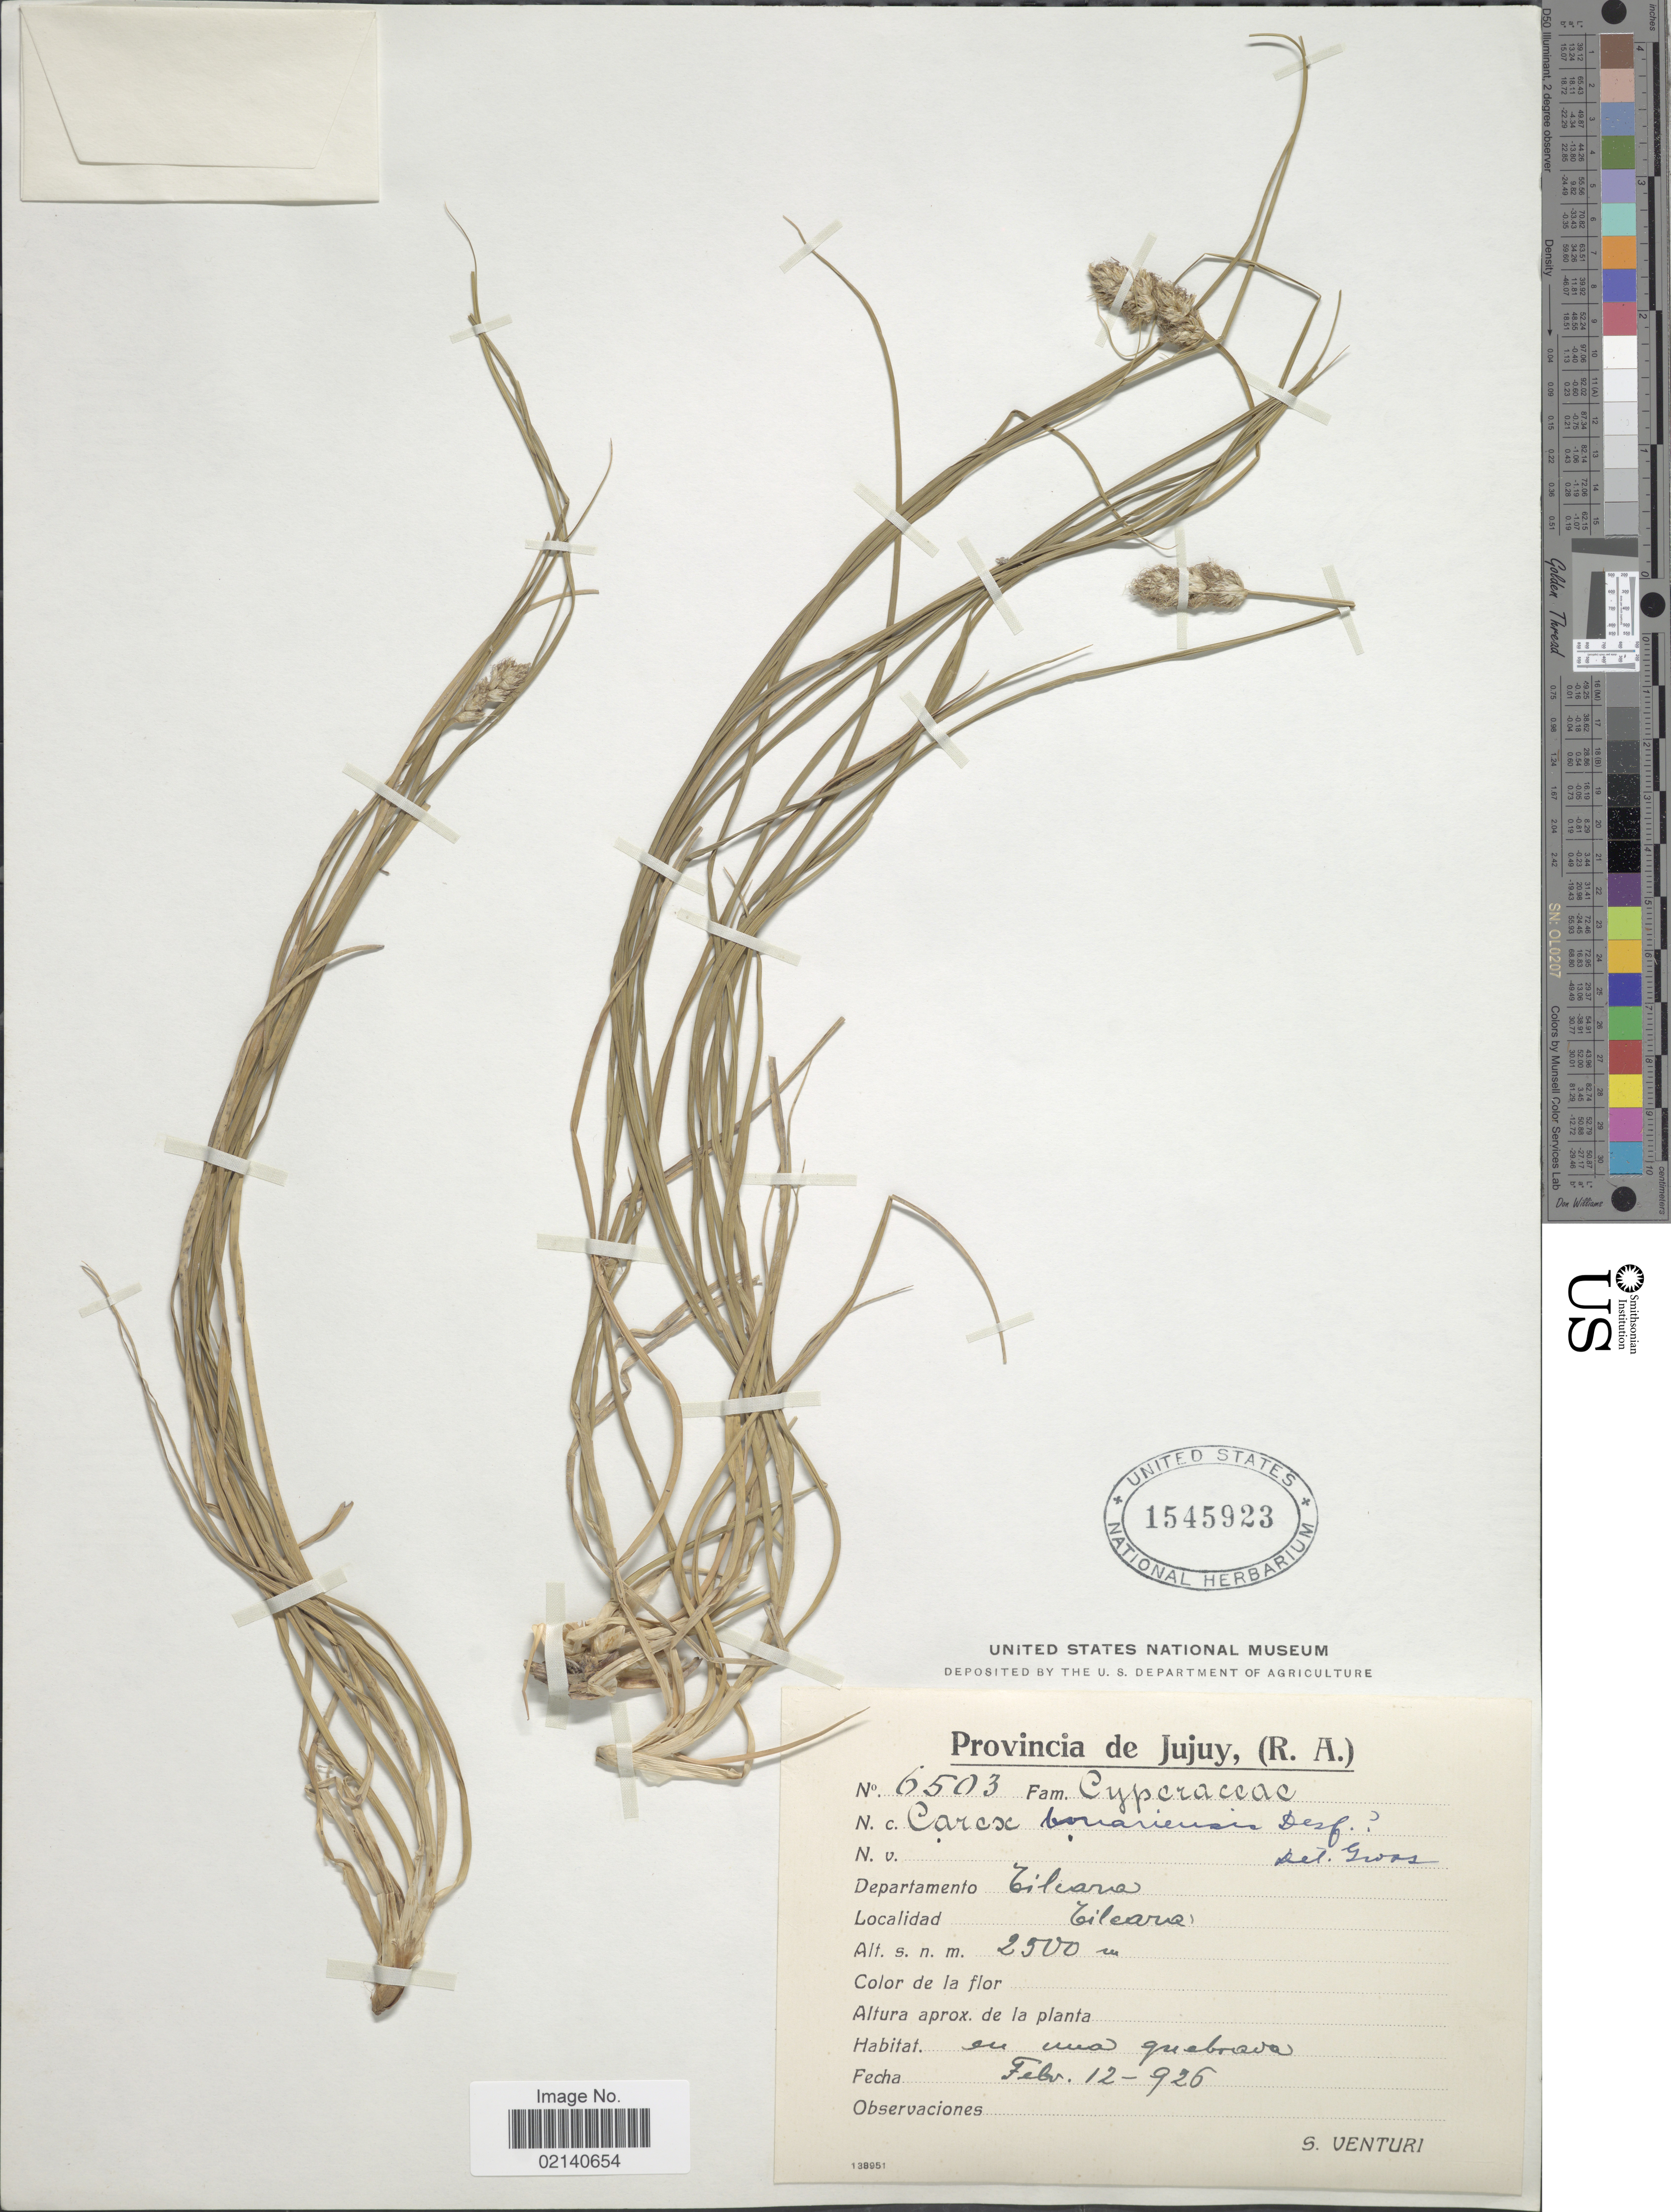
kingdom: Plantae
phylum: Tracheophyta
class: Liliopsida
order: Poales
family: Cyperaceae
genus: Carex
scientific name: Carex ecuadorica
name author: Kük.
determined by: Jimnéz-Mejias, Pedro, (UPOS), Universidad Pablo de Olavide (SPAIN)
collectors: S. Venturi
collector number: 6503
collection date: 1926-02-12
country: Argentina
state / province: Jujuy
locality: Departamneto Tilcara. Tilcara.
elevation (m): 2500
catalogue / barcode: US 1545923